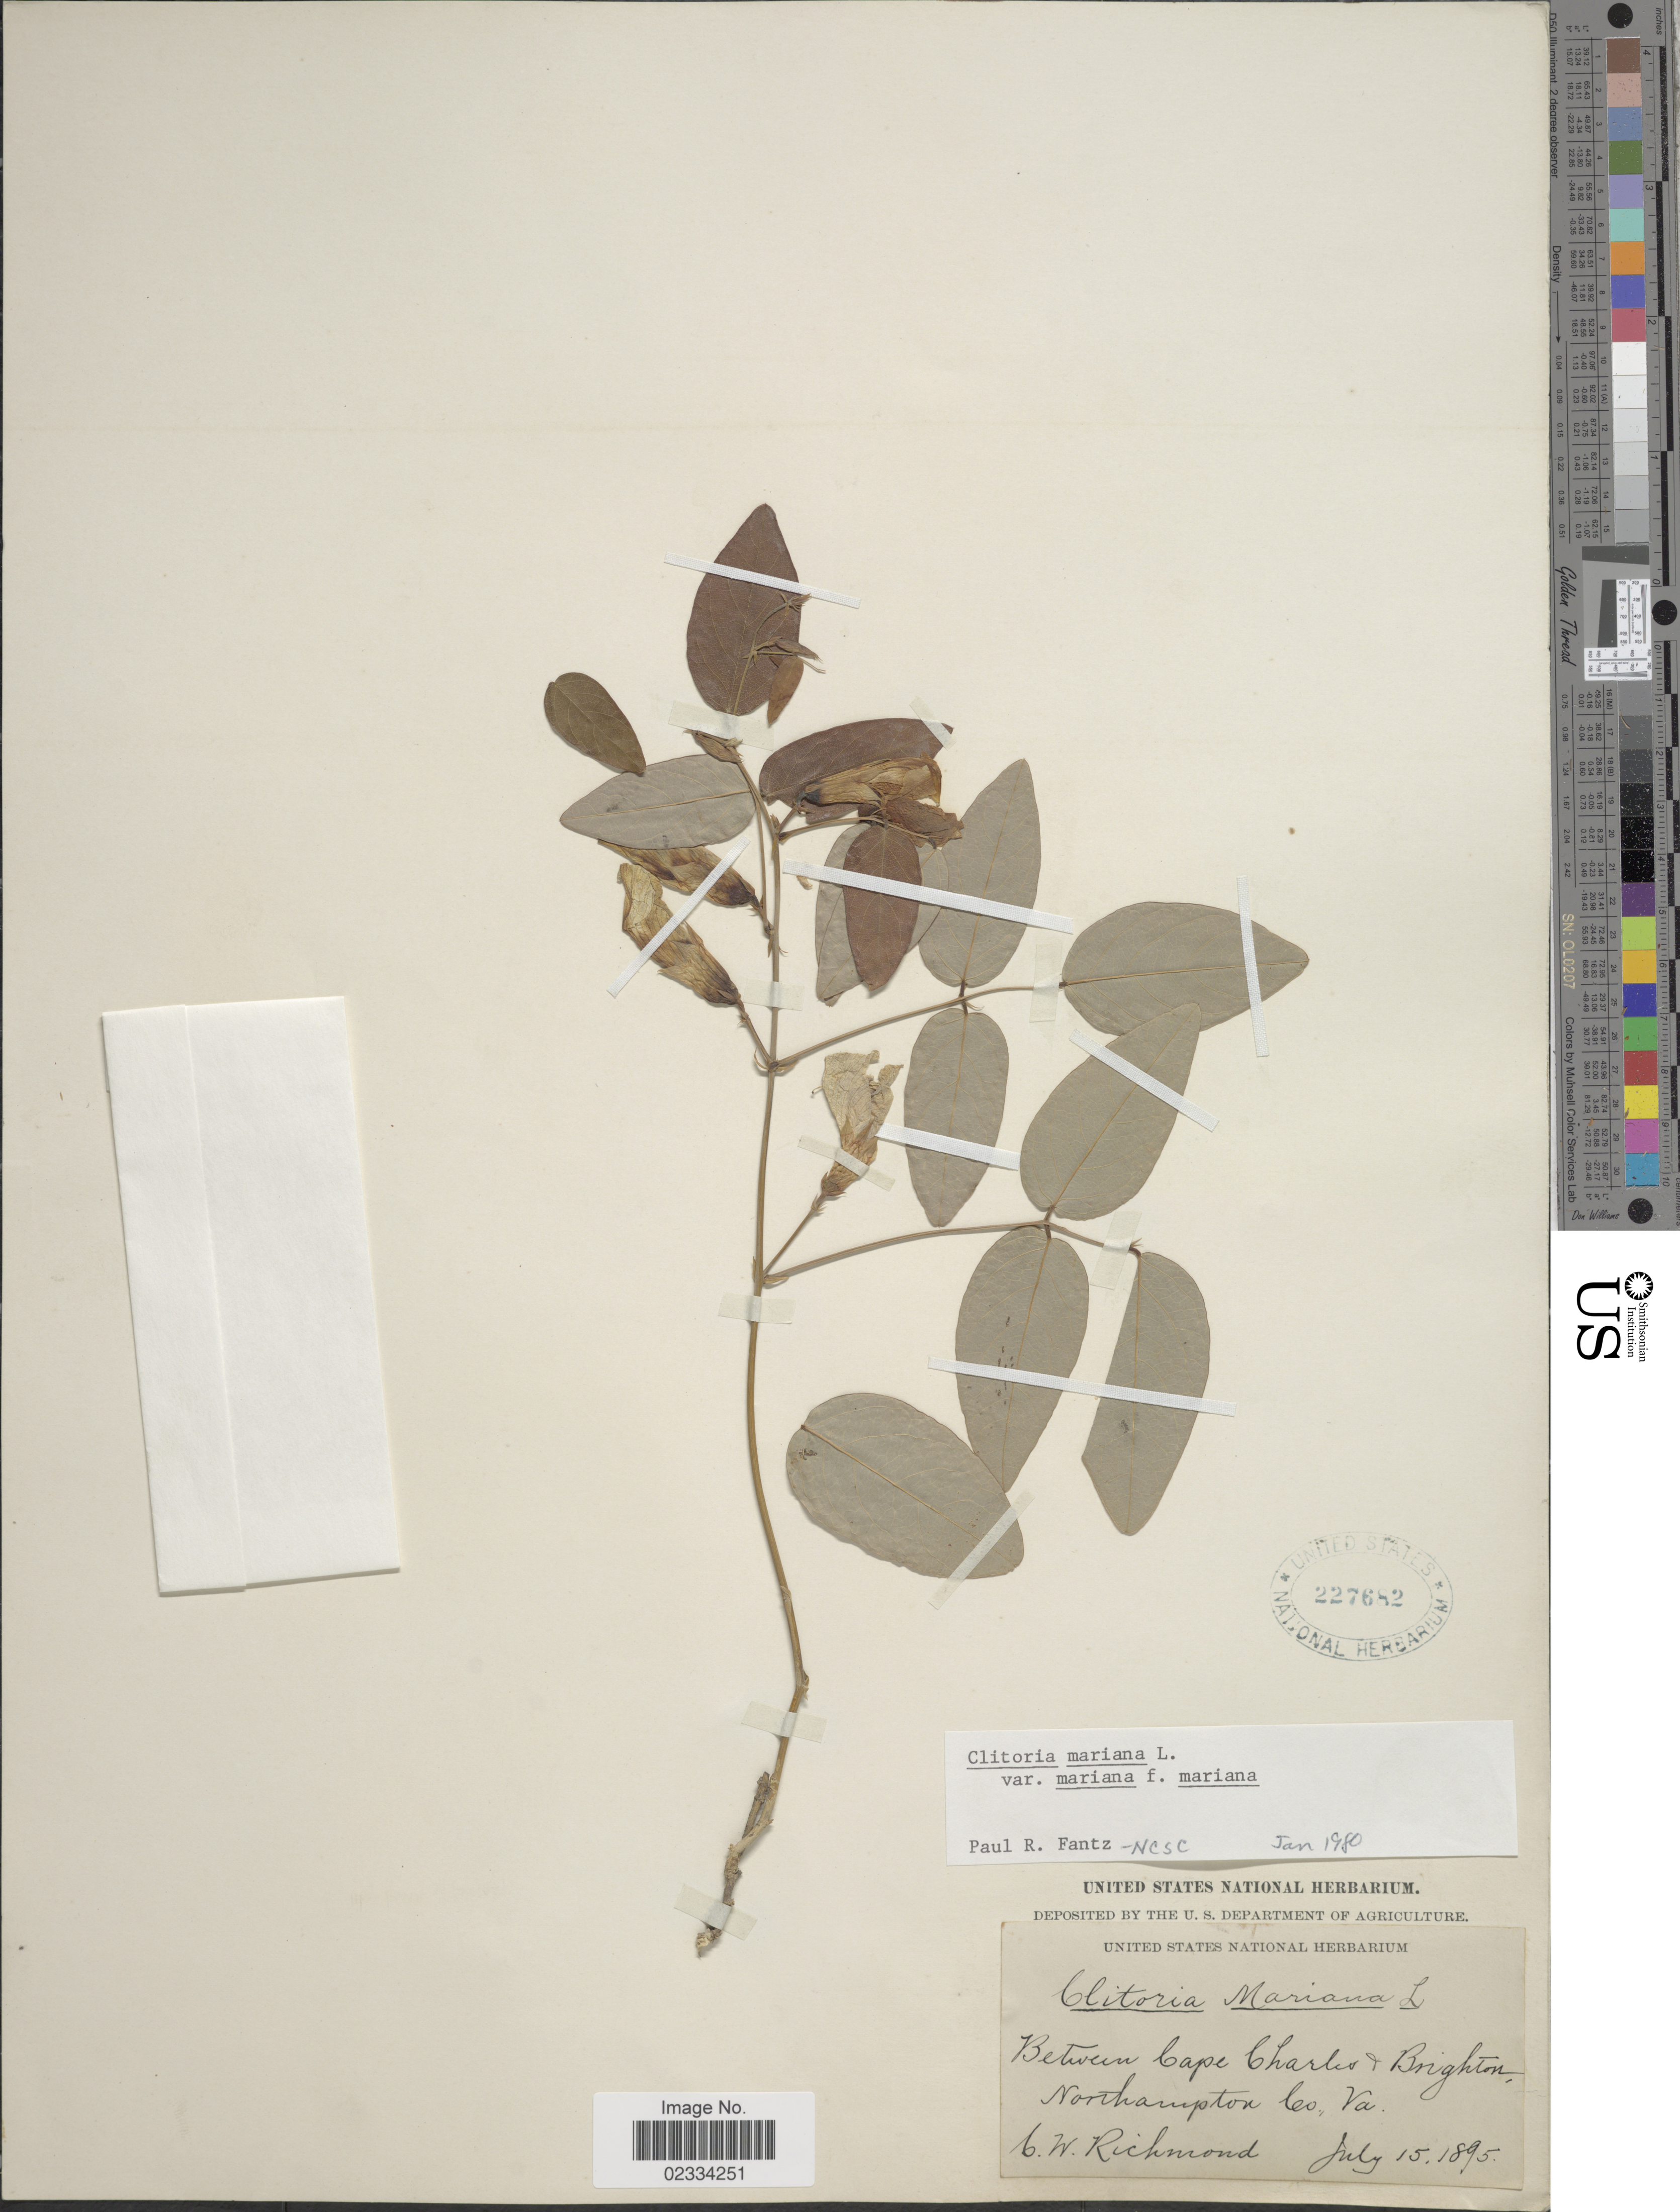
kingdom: Plantae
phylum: Tracheophyta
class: Magnoliopsida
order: Fabales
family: Fabaceae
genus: Clitoria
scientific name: Clitoria mariana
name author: L.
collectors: C. Richmond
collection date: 1895-07-15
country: United States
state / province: Virginia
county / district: Northampton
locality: Between Cape Charles & Brighton,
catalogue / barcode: US 227682